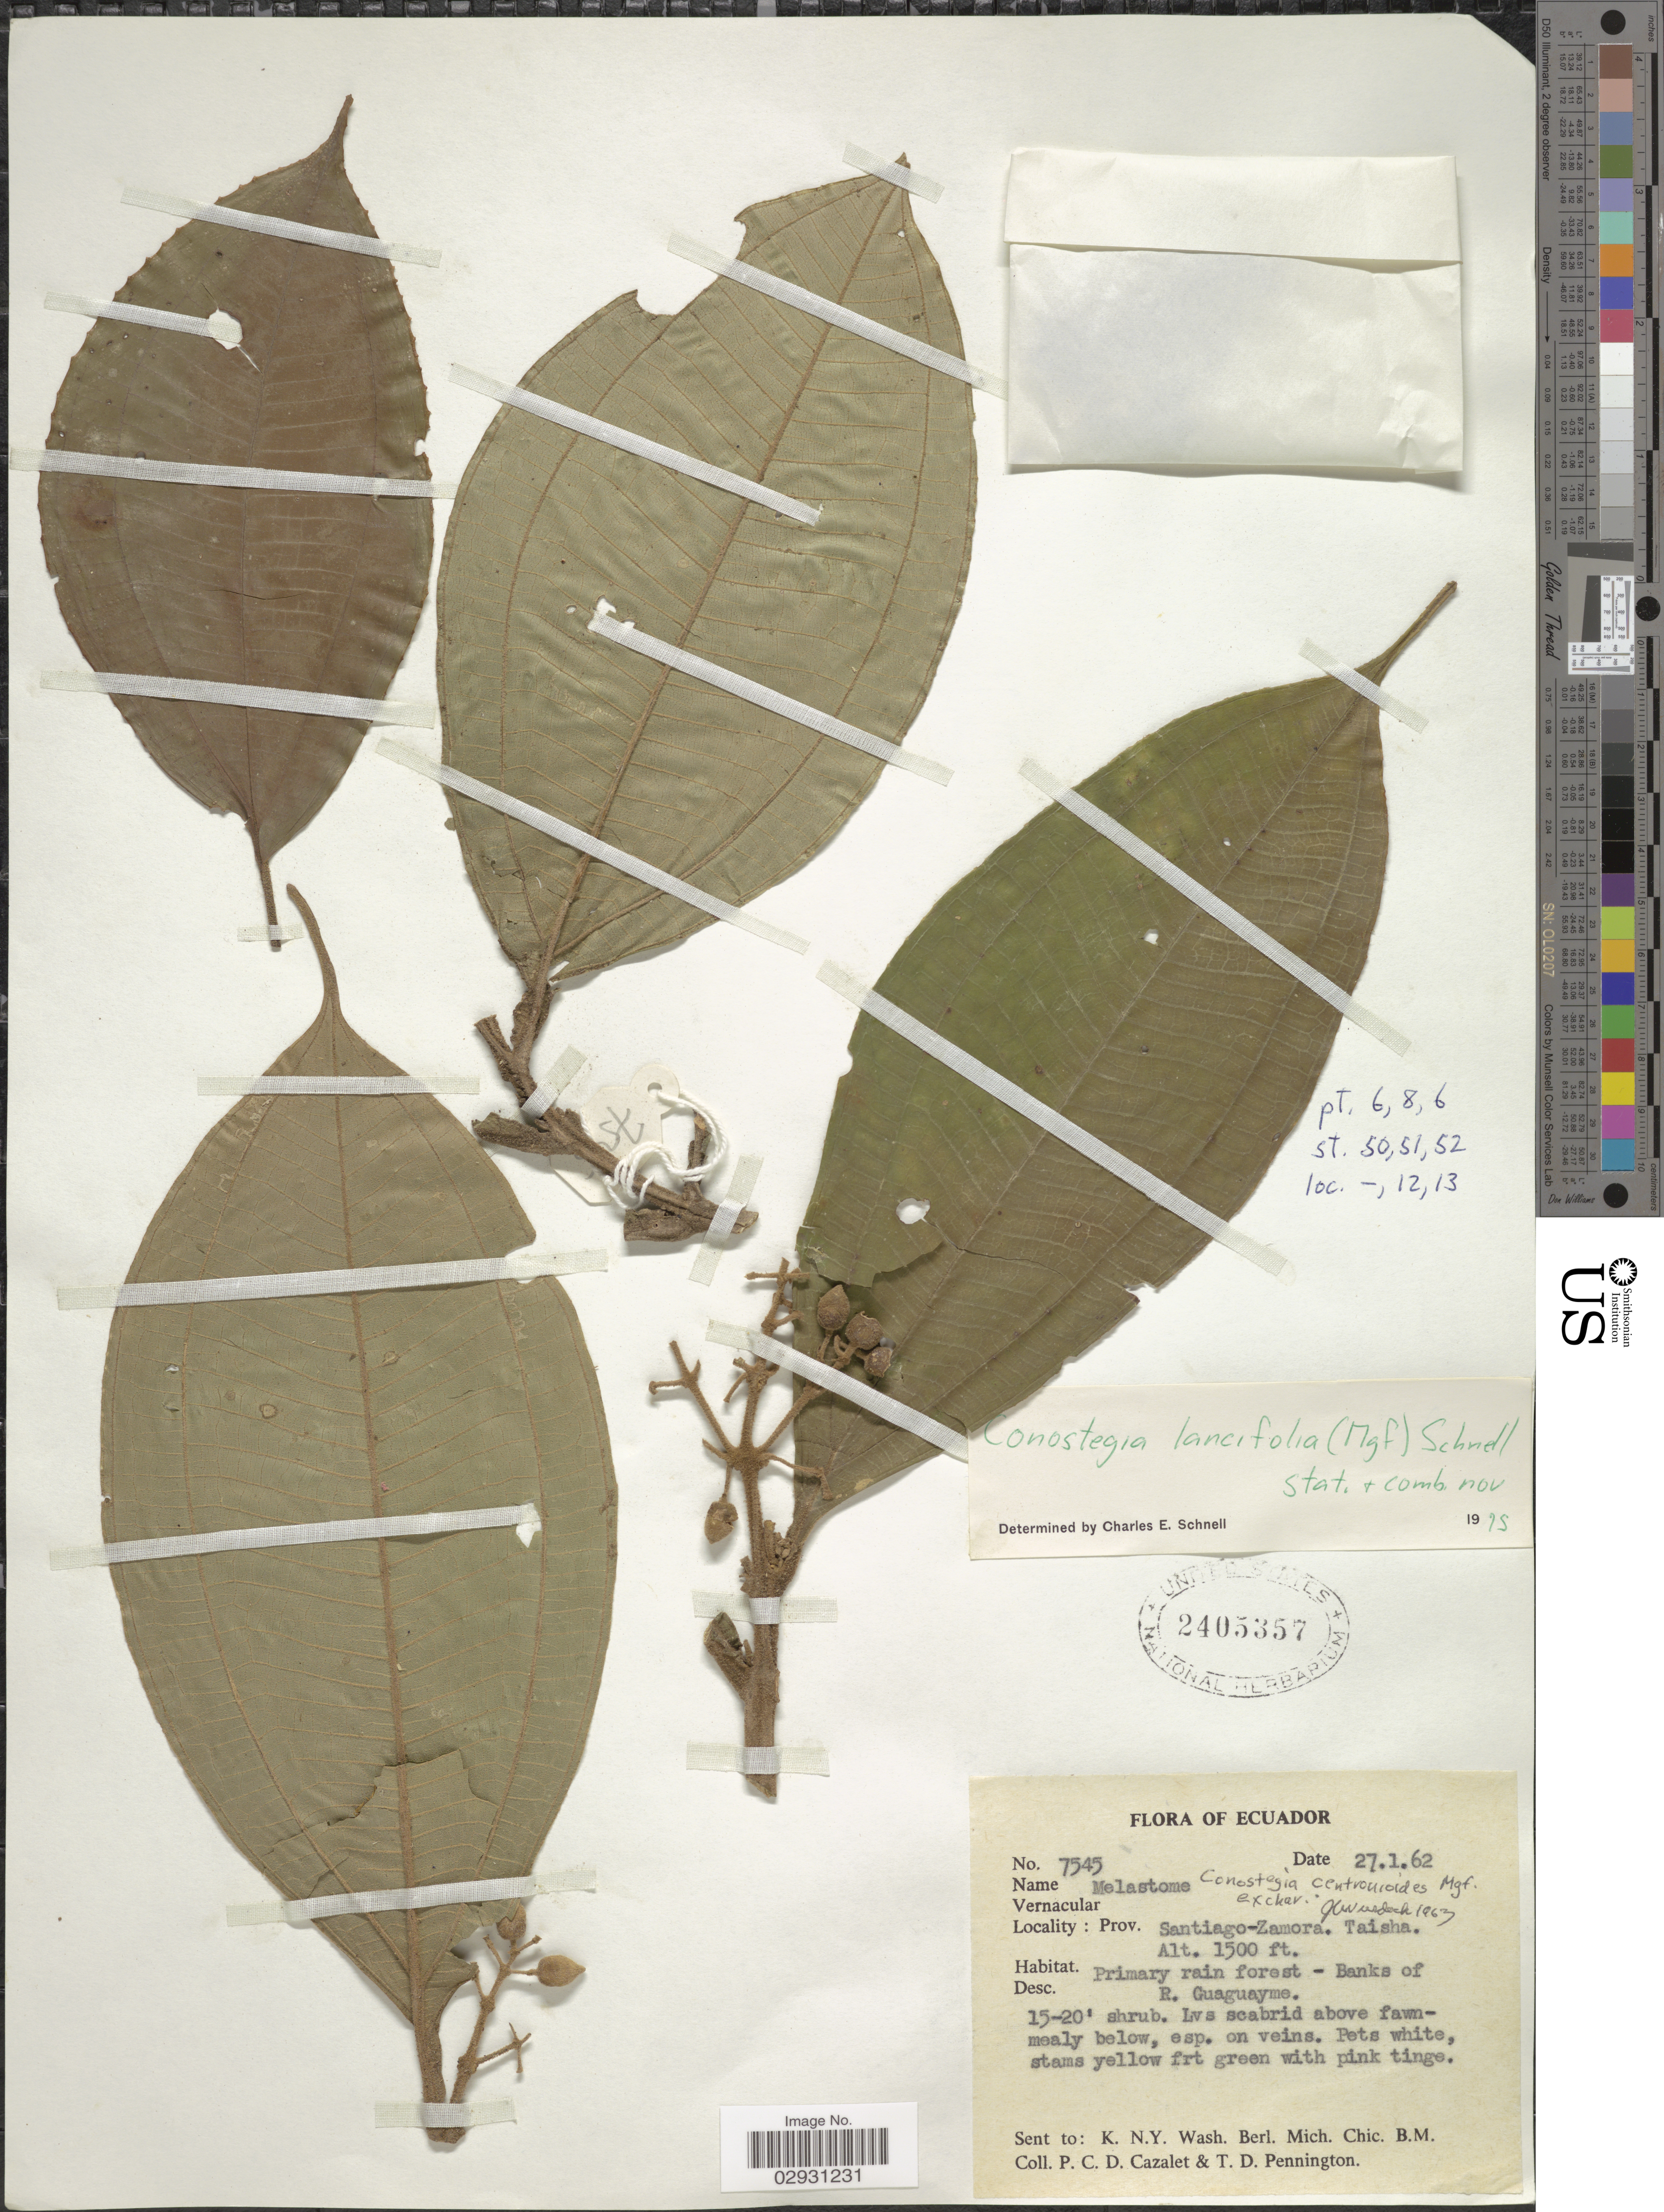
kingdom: Plantae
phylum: Tracheophyta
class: Magnoliopsida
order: Myrtales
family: Melastomataceae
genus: Conostegia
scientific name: Conostegia centronioides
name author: Markgr.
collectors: P. C. D. Cazalet & T. D. Pennington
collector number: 7545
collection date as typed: Transcribed d/m/y: 27/1/62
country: Ecuador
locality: Prov. Santiago-Zamora. Taisha. Banks of R. Guaguayme.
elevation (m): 457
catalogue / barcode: US 2405357